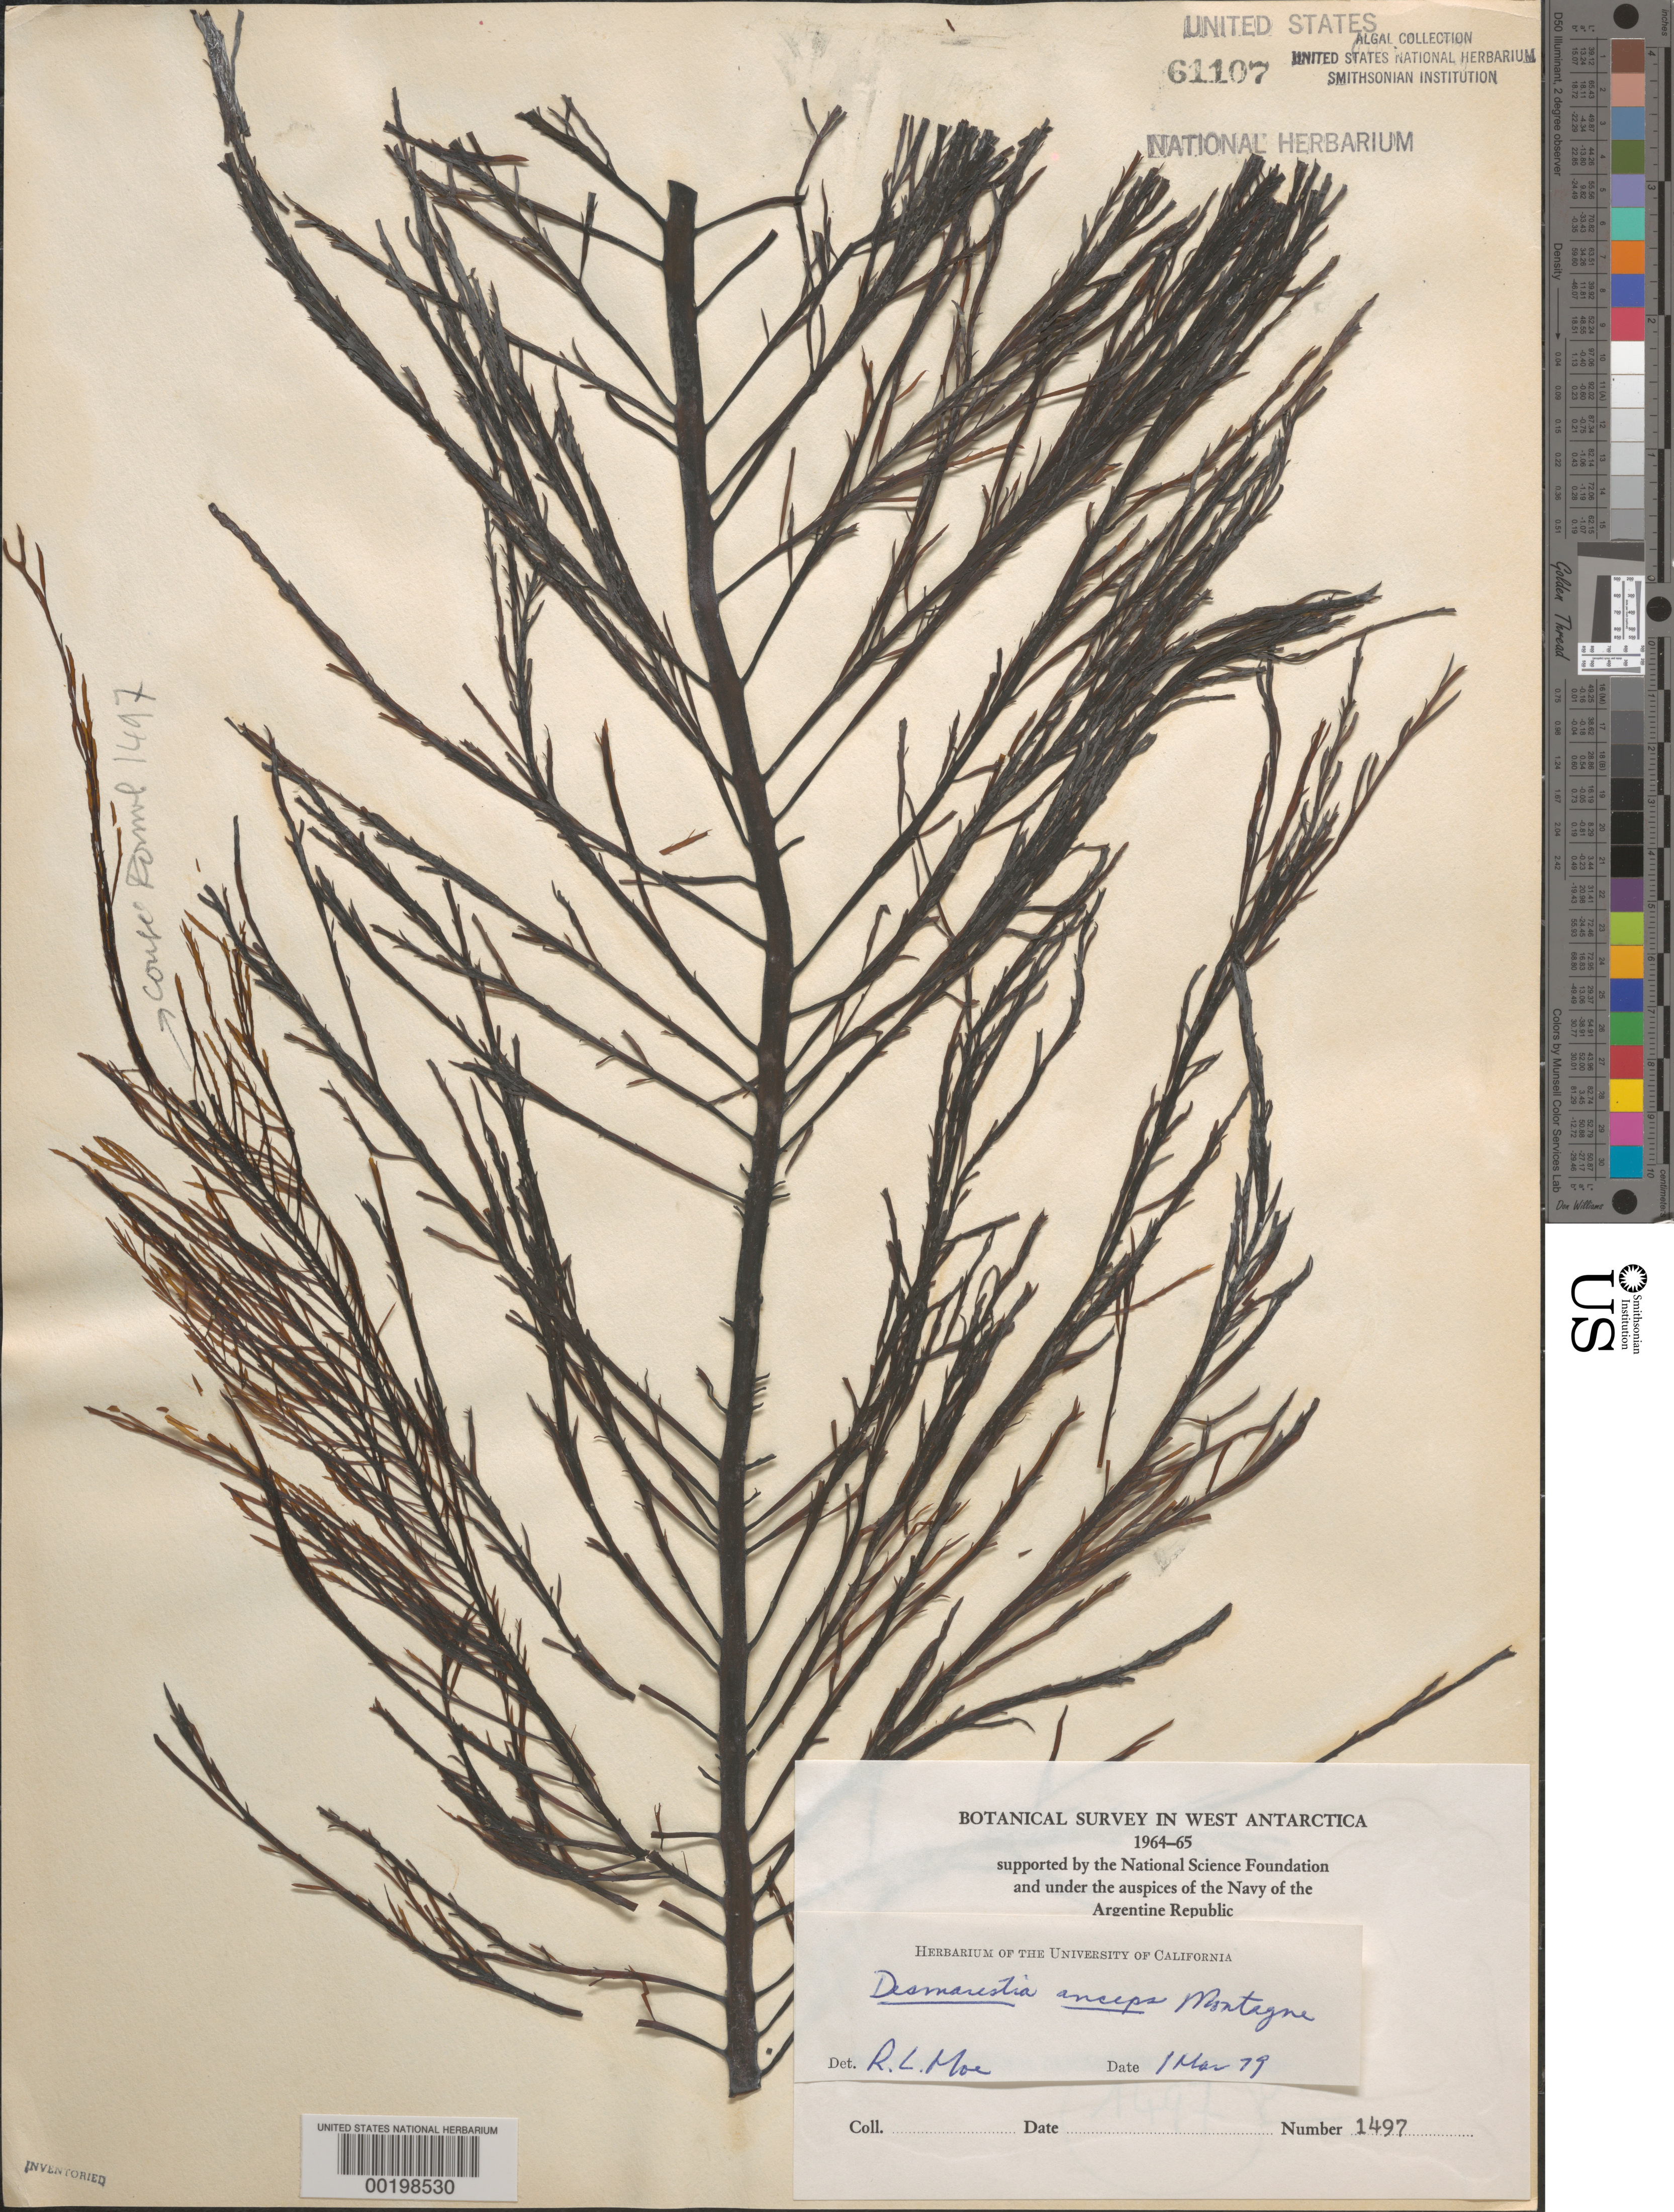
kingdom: Chromista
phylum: Ochrophyta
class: Phaeophyceae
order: Desmarestiales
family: Desmarestiaceae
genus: Desmarestia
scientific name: Desmarestia anceps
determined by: Moe, R. L.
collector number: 1497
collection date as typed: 1965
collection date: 1965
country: Antarctica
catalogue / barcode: US 61107